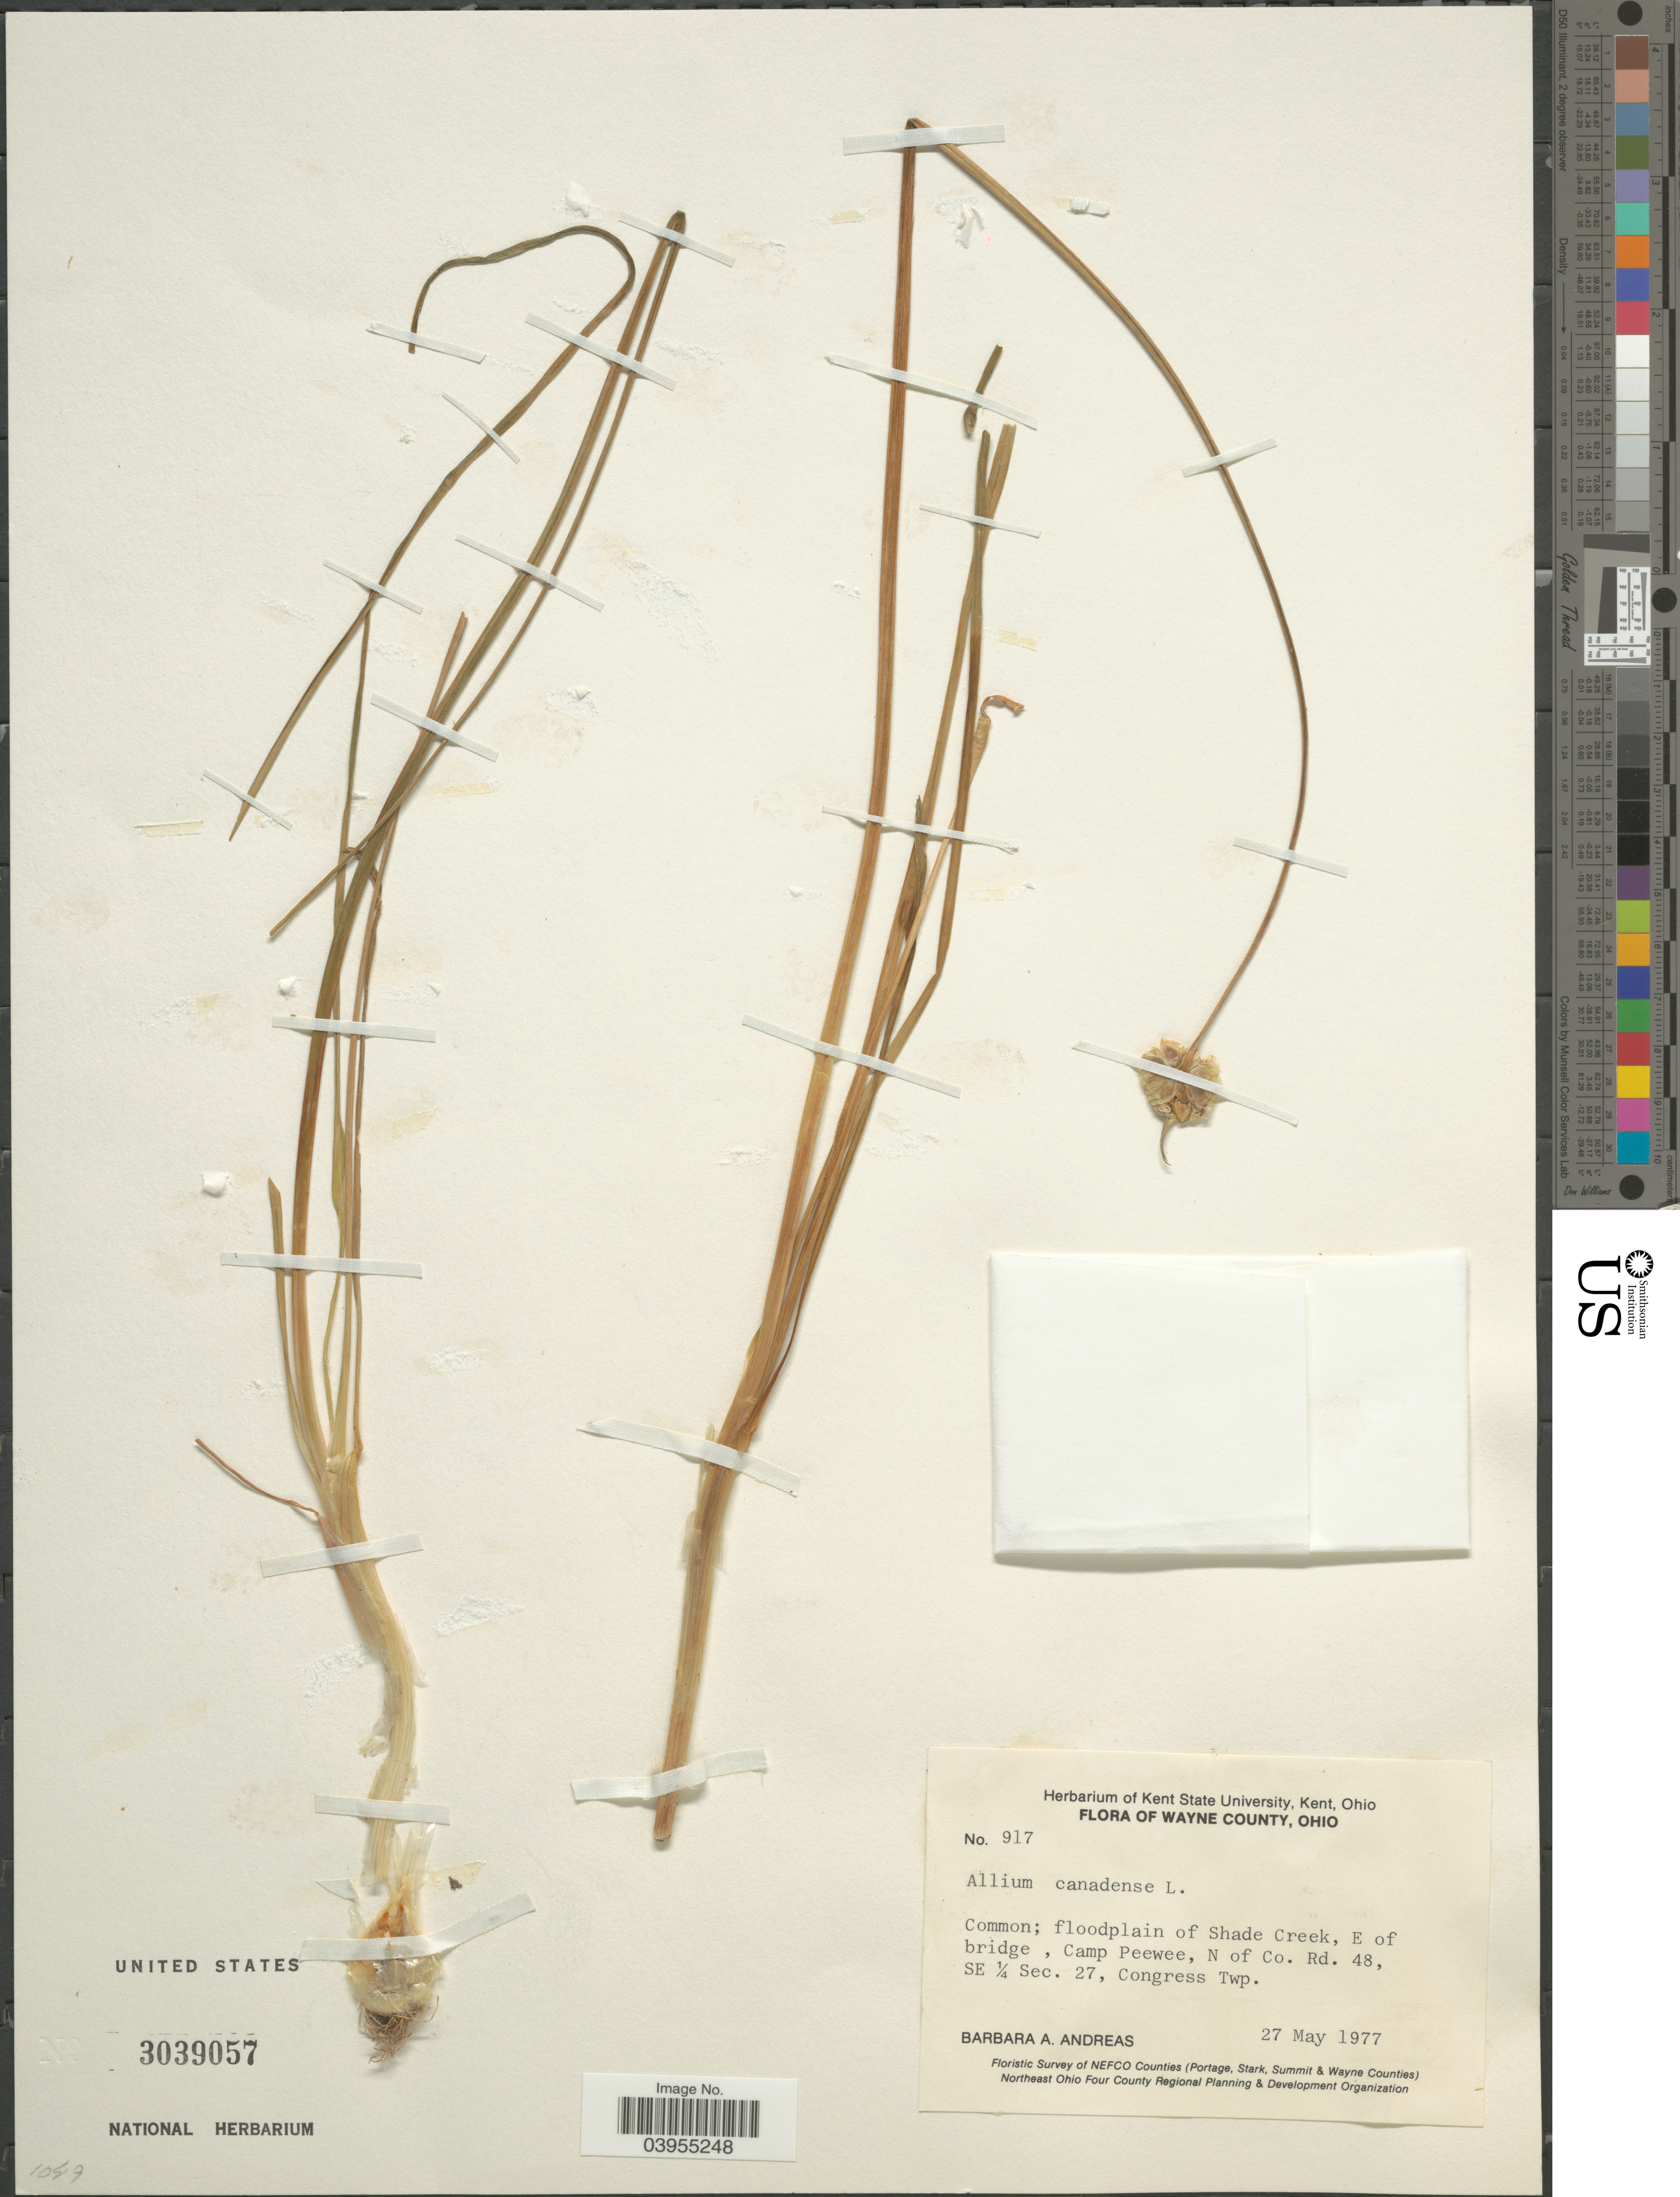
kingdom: Plantae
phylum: Tracheophyta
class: Liliopsida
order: Asparagales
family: Amaryllidaceae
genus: Allium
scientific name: Allium canadense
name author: L.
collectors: B. A. Andreas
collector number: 917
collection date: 1977-05-27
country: United States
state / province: Ohio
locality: Wayne County. Floodplain of Shade Creek, E of bridge, Camp Peewee, N of Co. Rd. 48, SE ¼ Sec. 27, Congress Twp.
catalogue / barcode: US 3039057